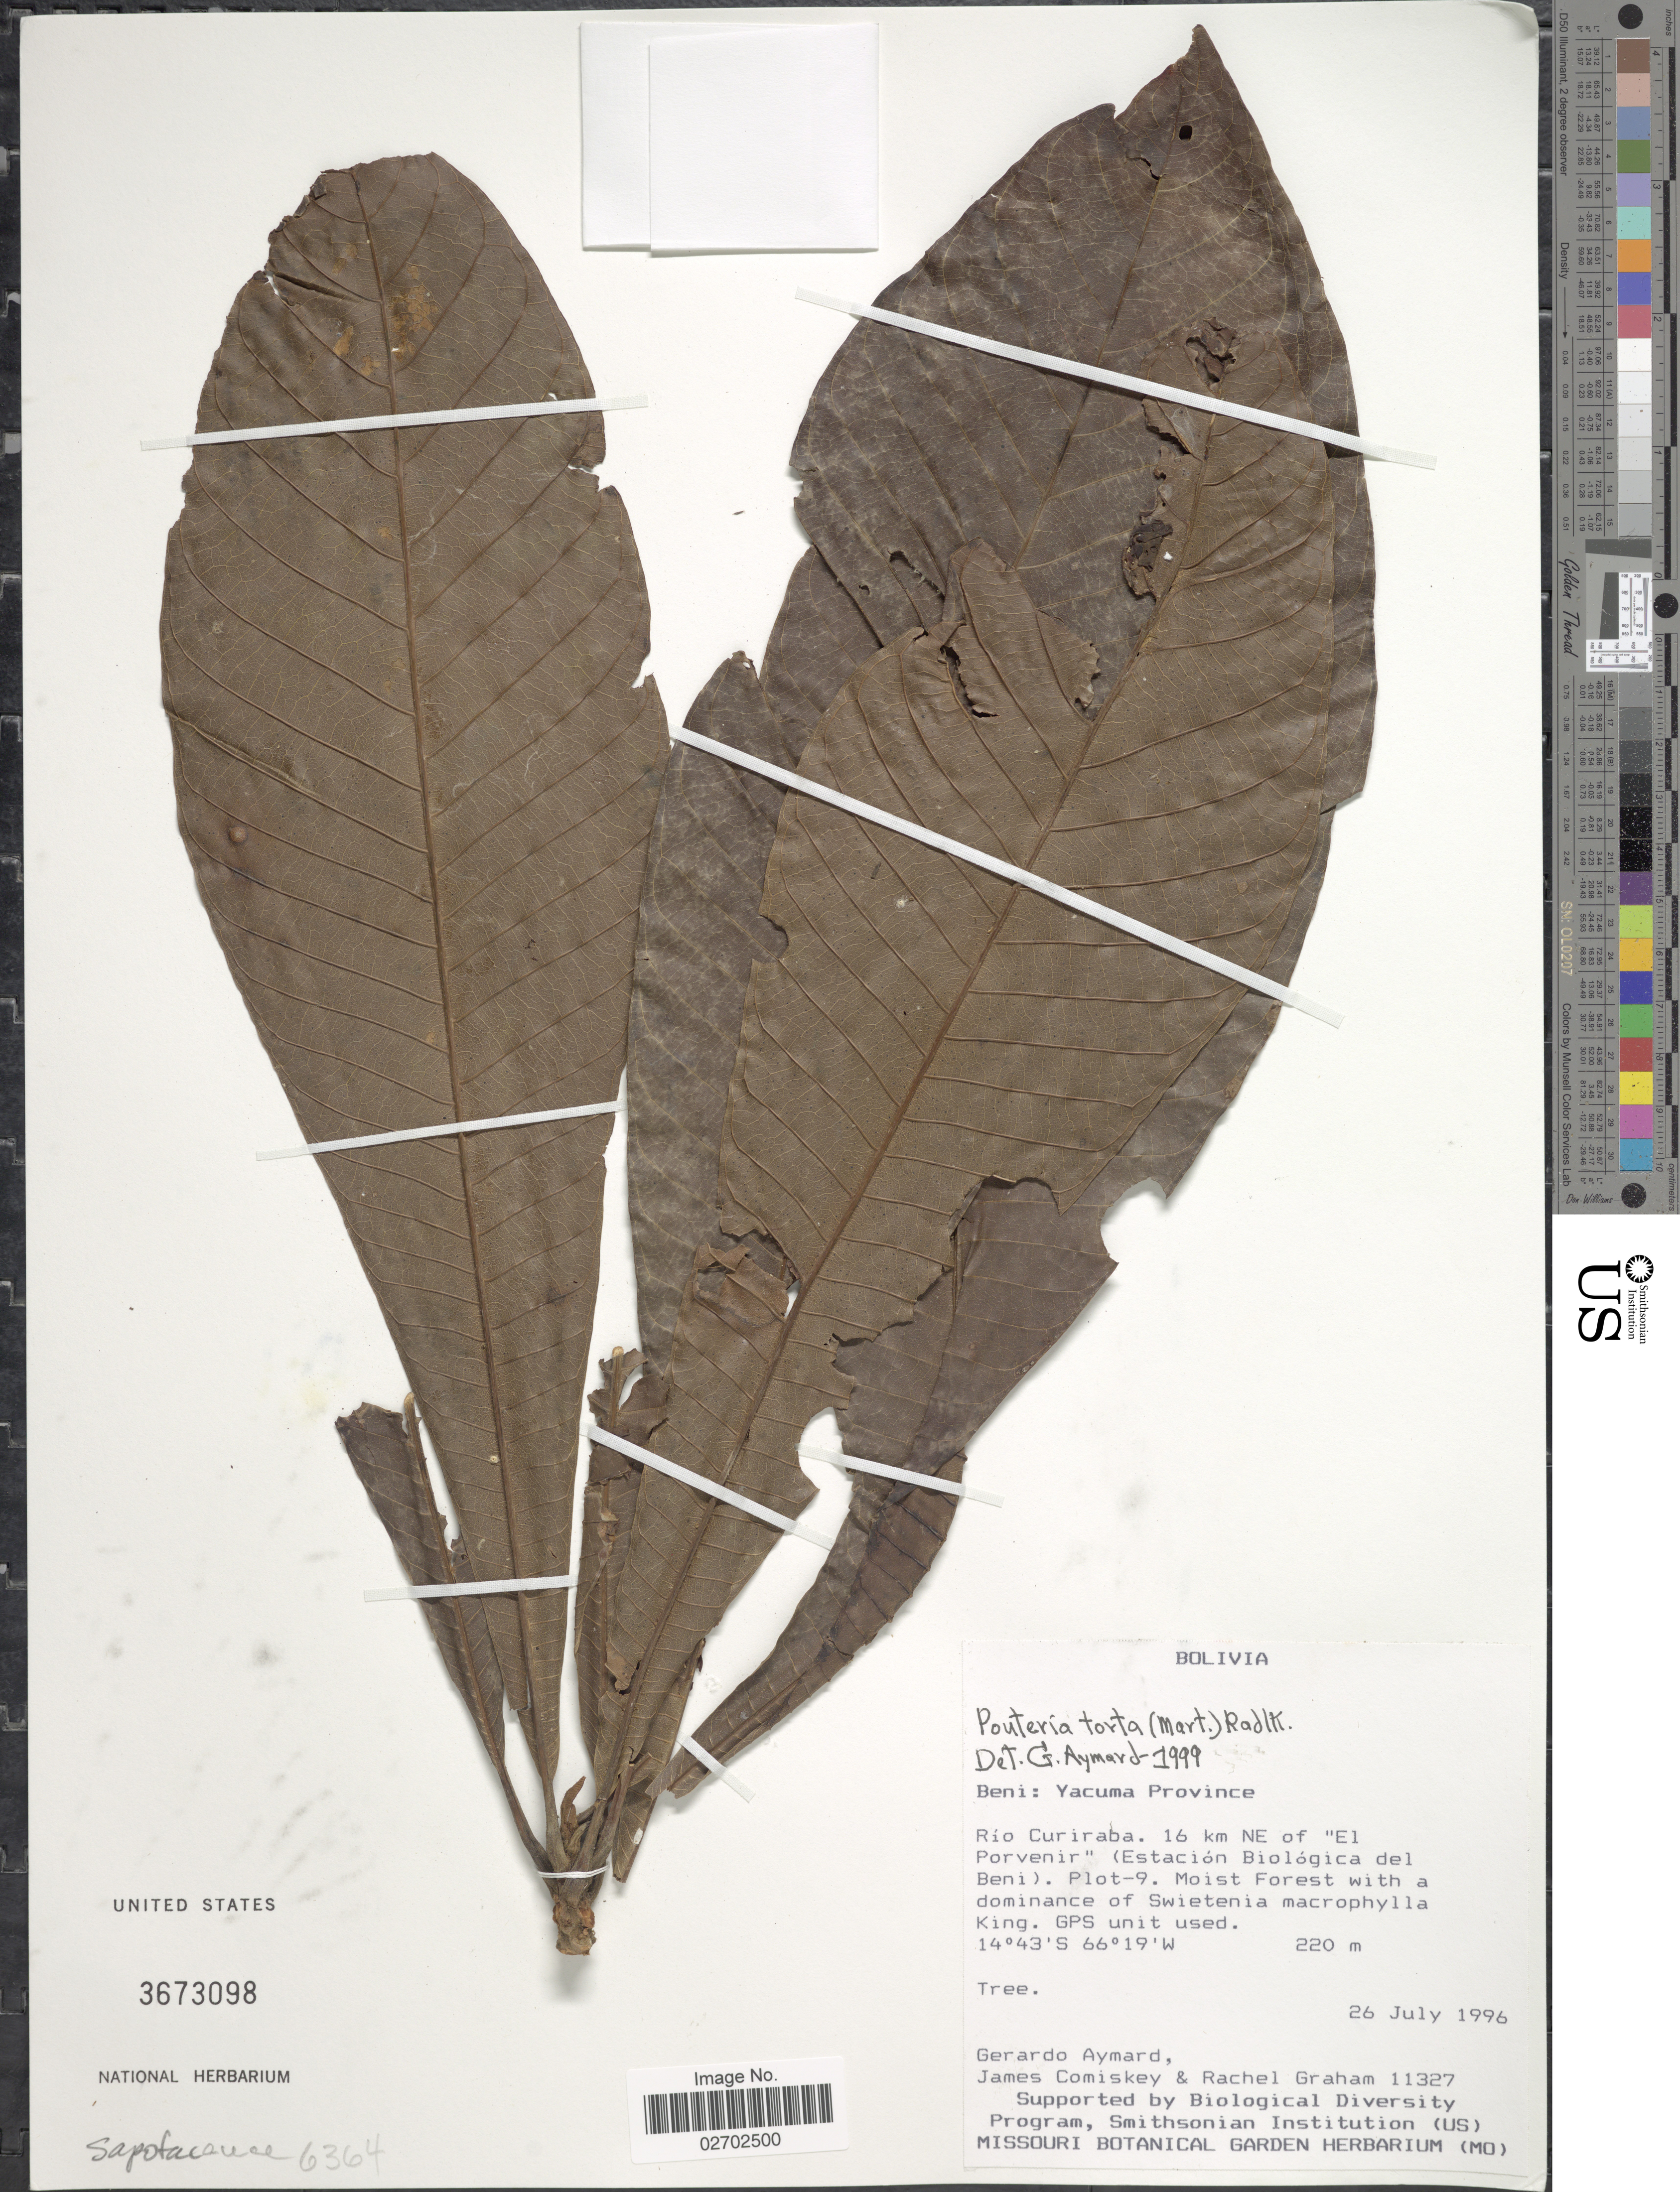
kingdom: Plantae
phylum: Tracheophyta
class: Magnoliopsida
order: Ericales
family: Sapotaceae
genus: Pouteria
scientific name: Pouteria torta subsp. torta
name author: Radlk.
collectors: G. A. Aymard, J. A. Comiskey & R. Graham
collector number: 11327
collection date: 1996-07-26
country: Bolivia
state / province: Beni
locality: Yacuma Province. Río Curiraba. 16 km NE of "El Porvenir"(Estacion Biologica del Beni). Plot-9.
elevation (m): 220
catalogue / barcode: US 3673098